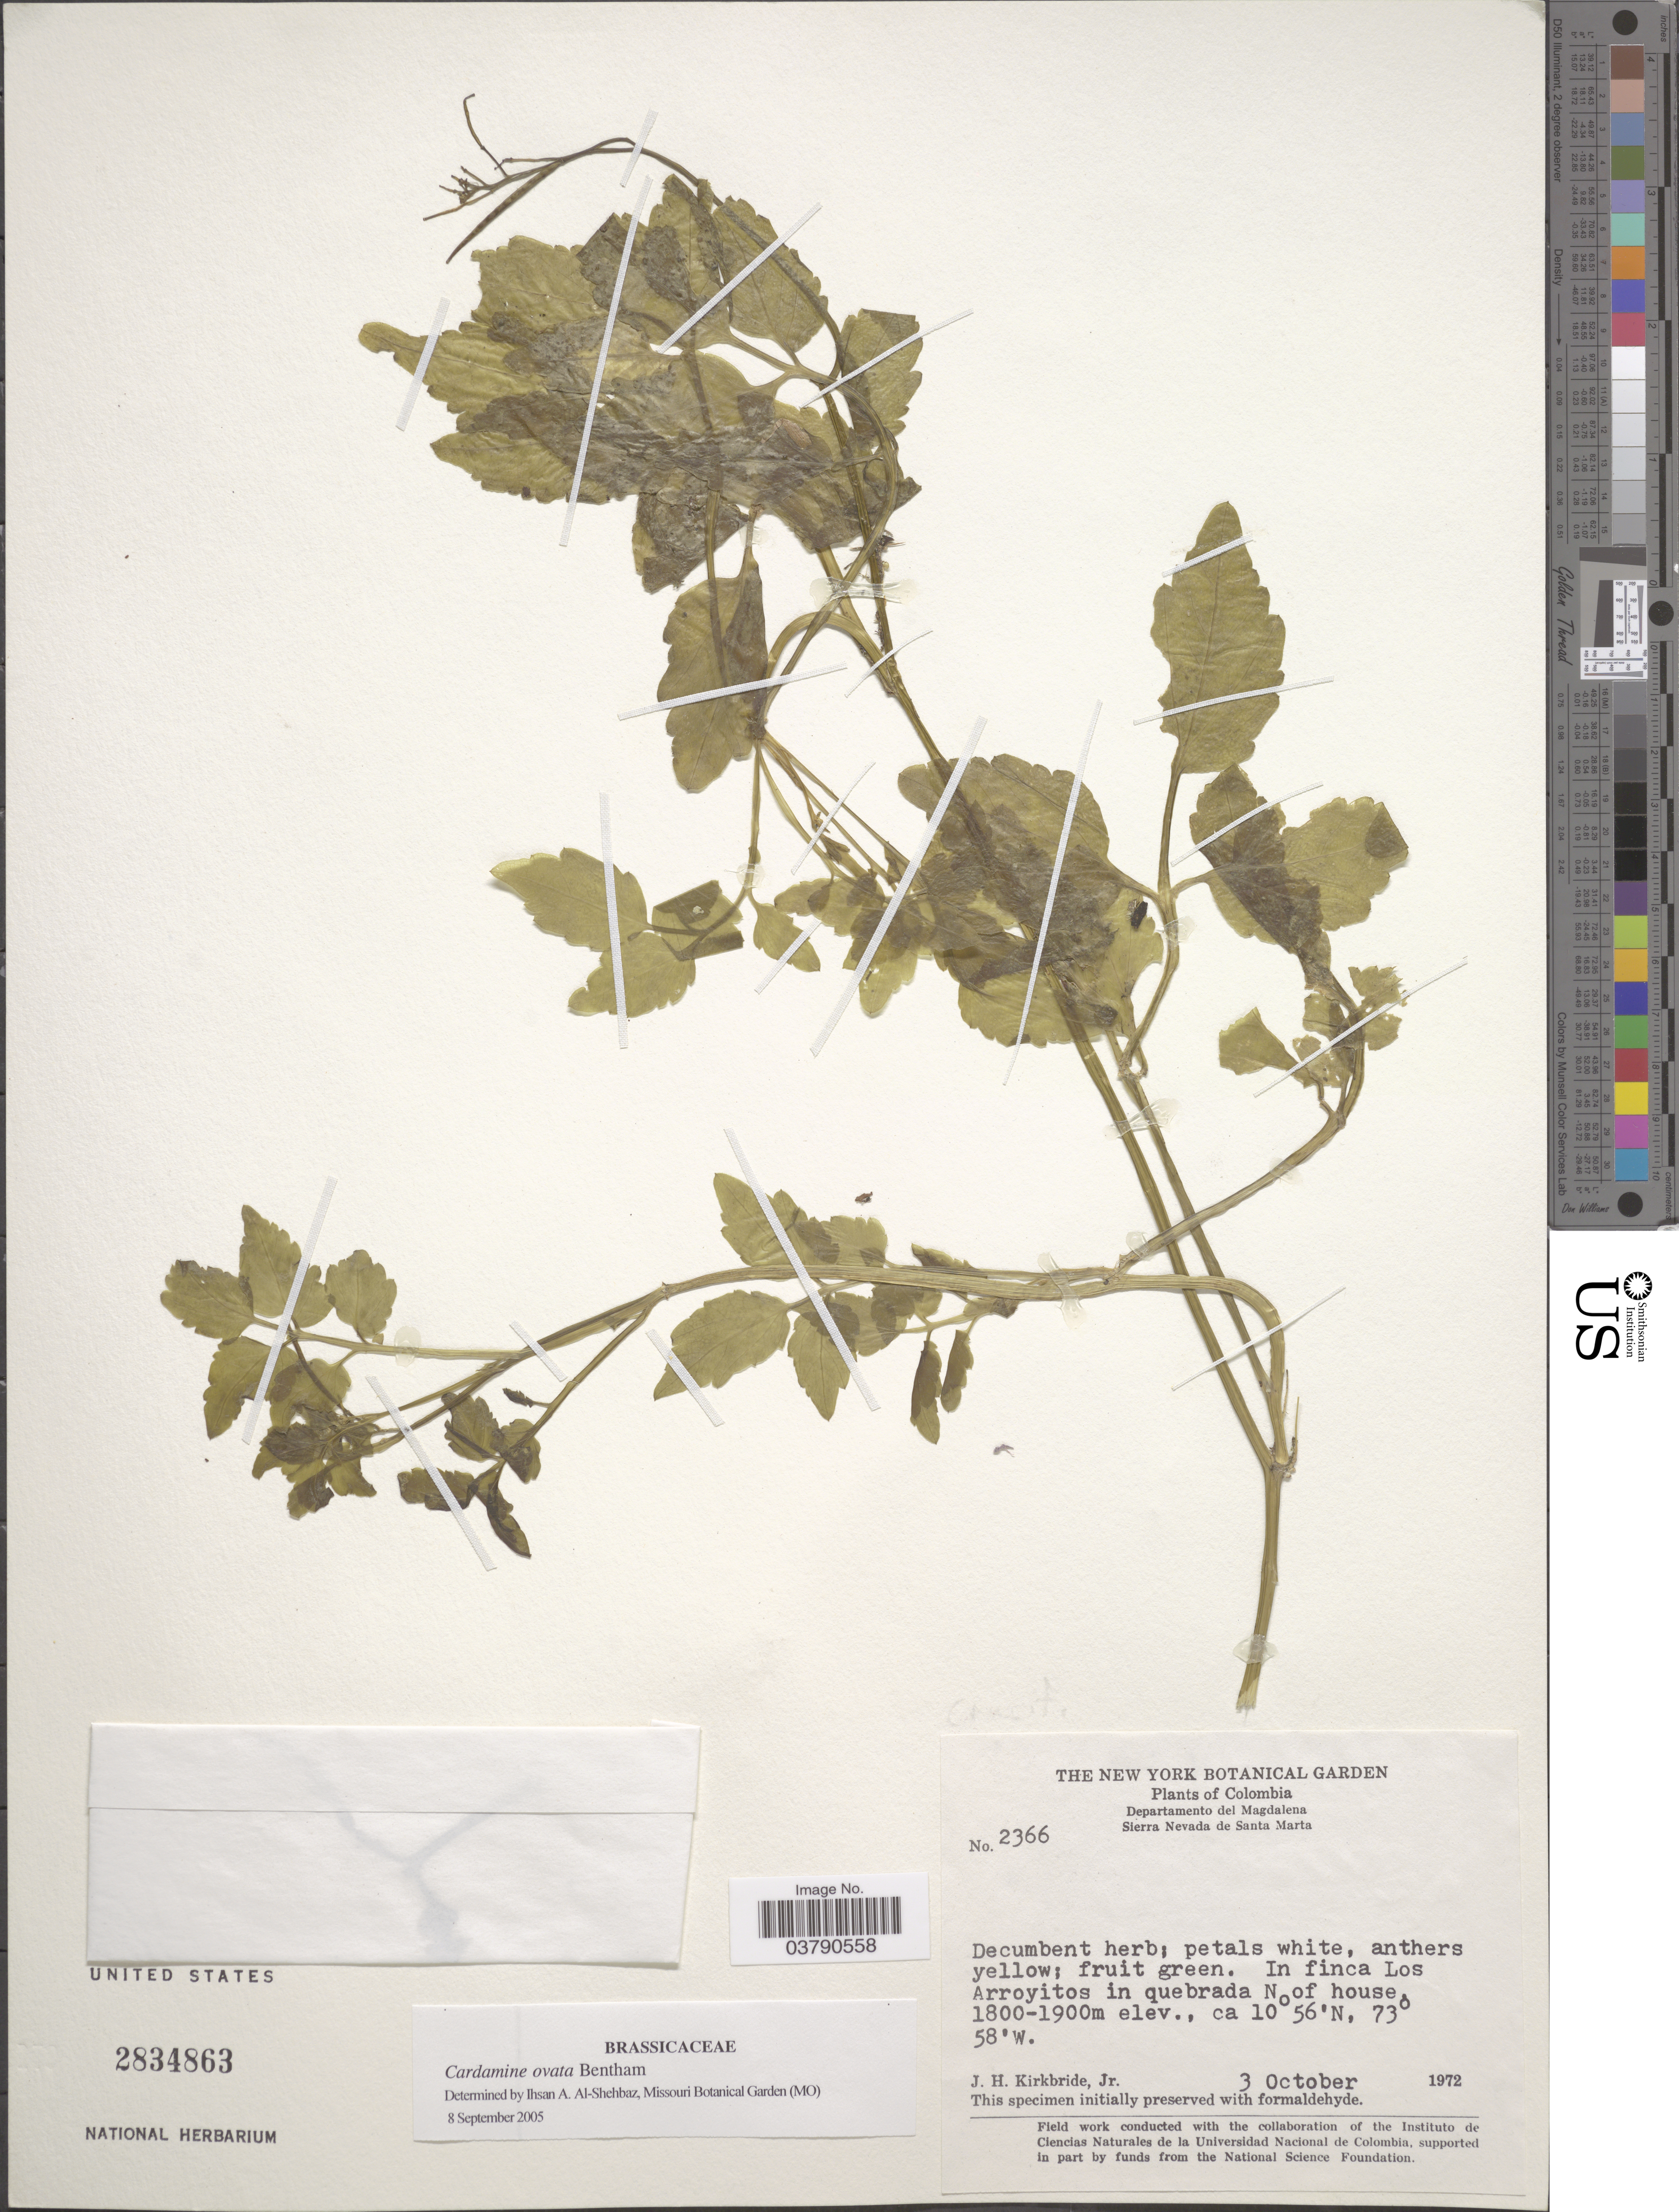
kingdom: Plantae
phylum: Tracheophyta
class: Magnoliopsida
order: Brassicales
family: Brassicaceae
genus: Cardamine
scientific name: Cardamine ovata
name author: Benth.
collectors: J. H. Kirkbride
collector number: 2366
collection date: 1972-10-03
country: Colombia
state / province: Magdalena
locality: Departamento del Magdalena Sierra Nevada de Santa Marta; In finca Los Arroyitos in quebrada N of house.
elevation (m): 1800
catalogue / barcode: US 2834863